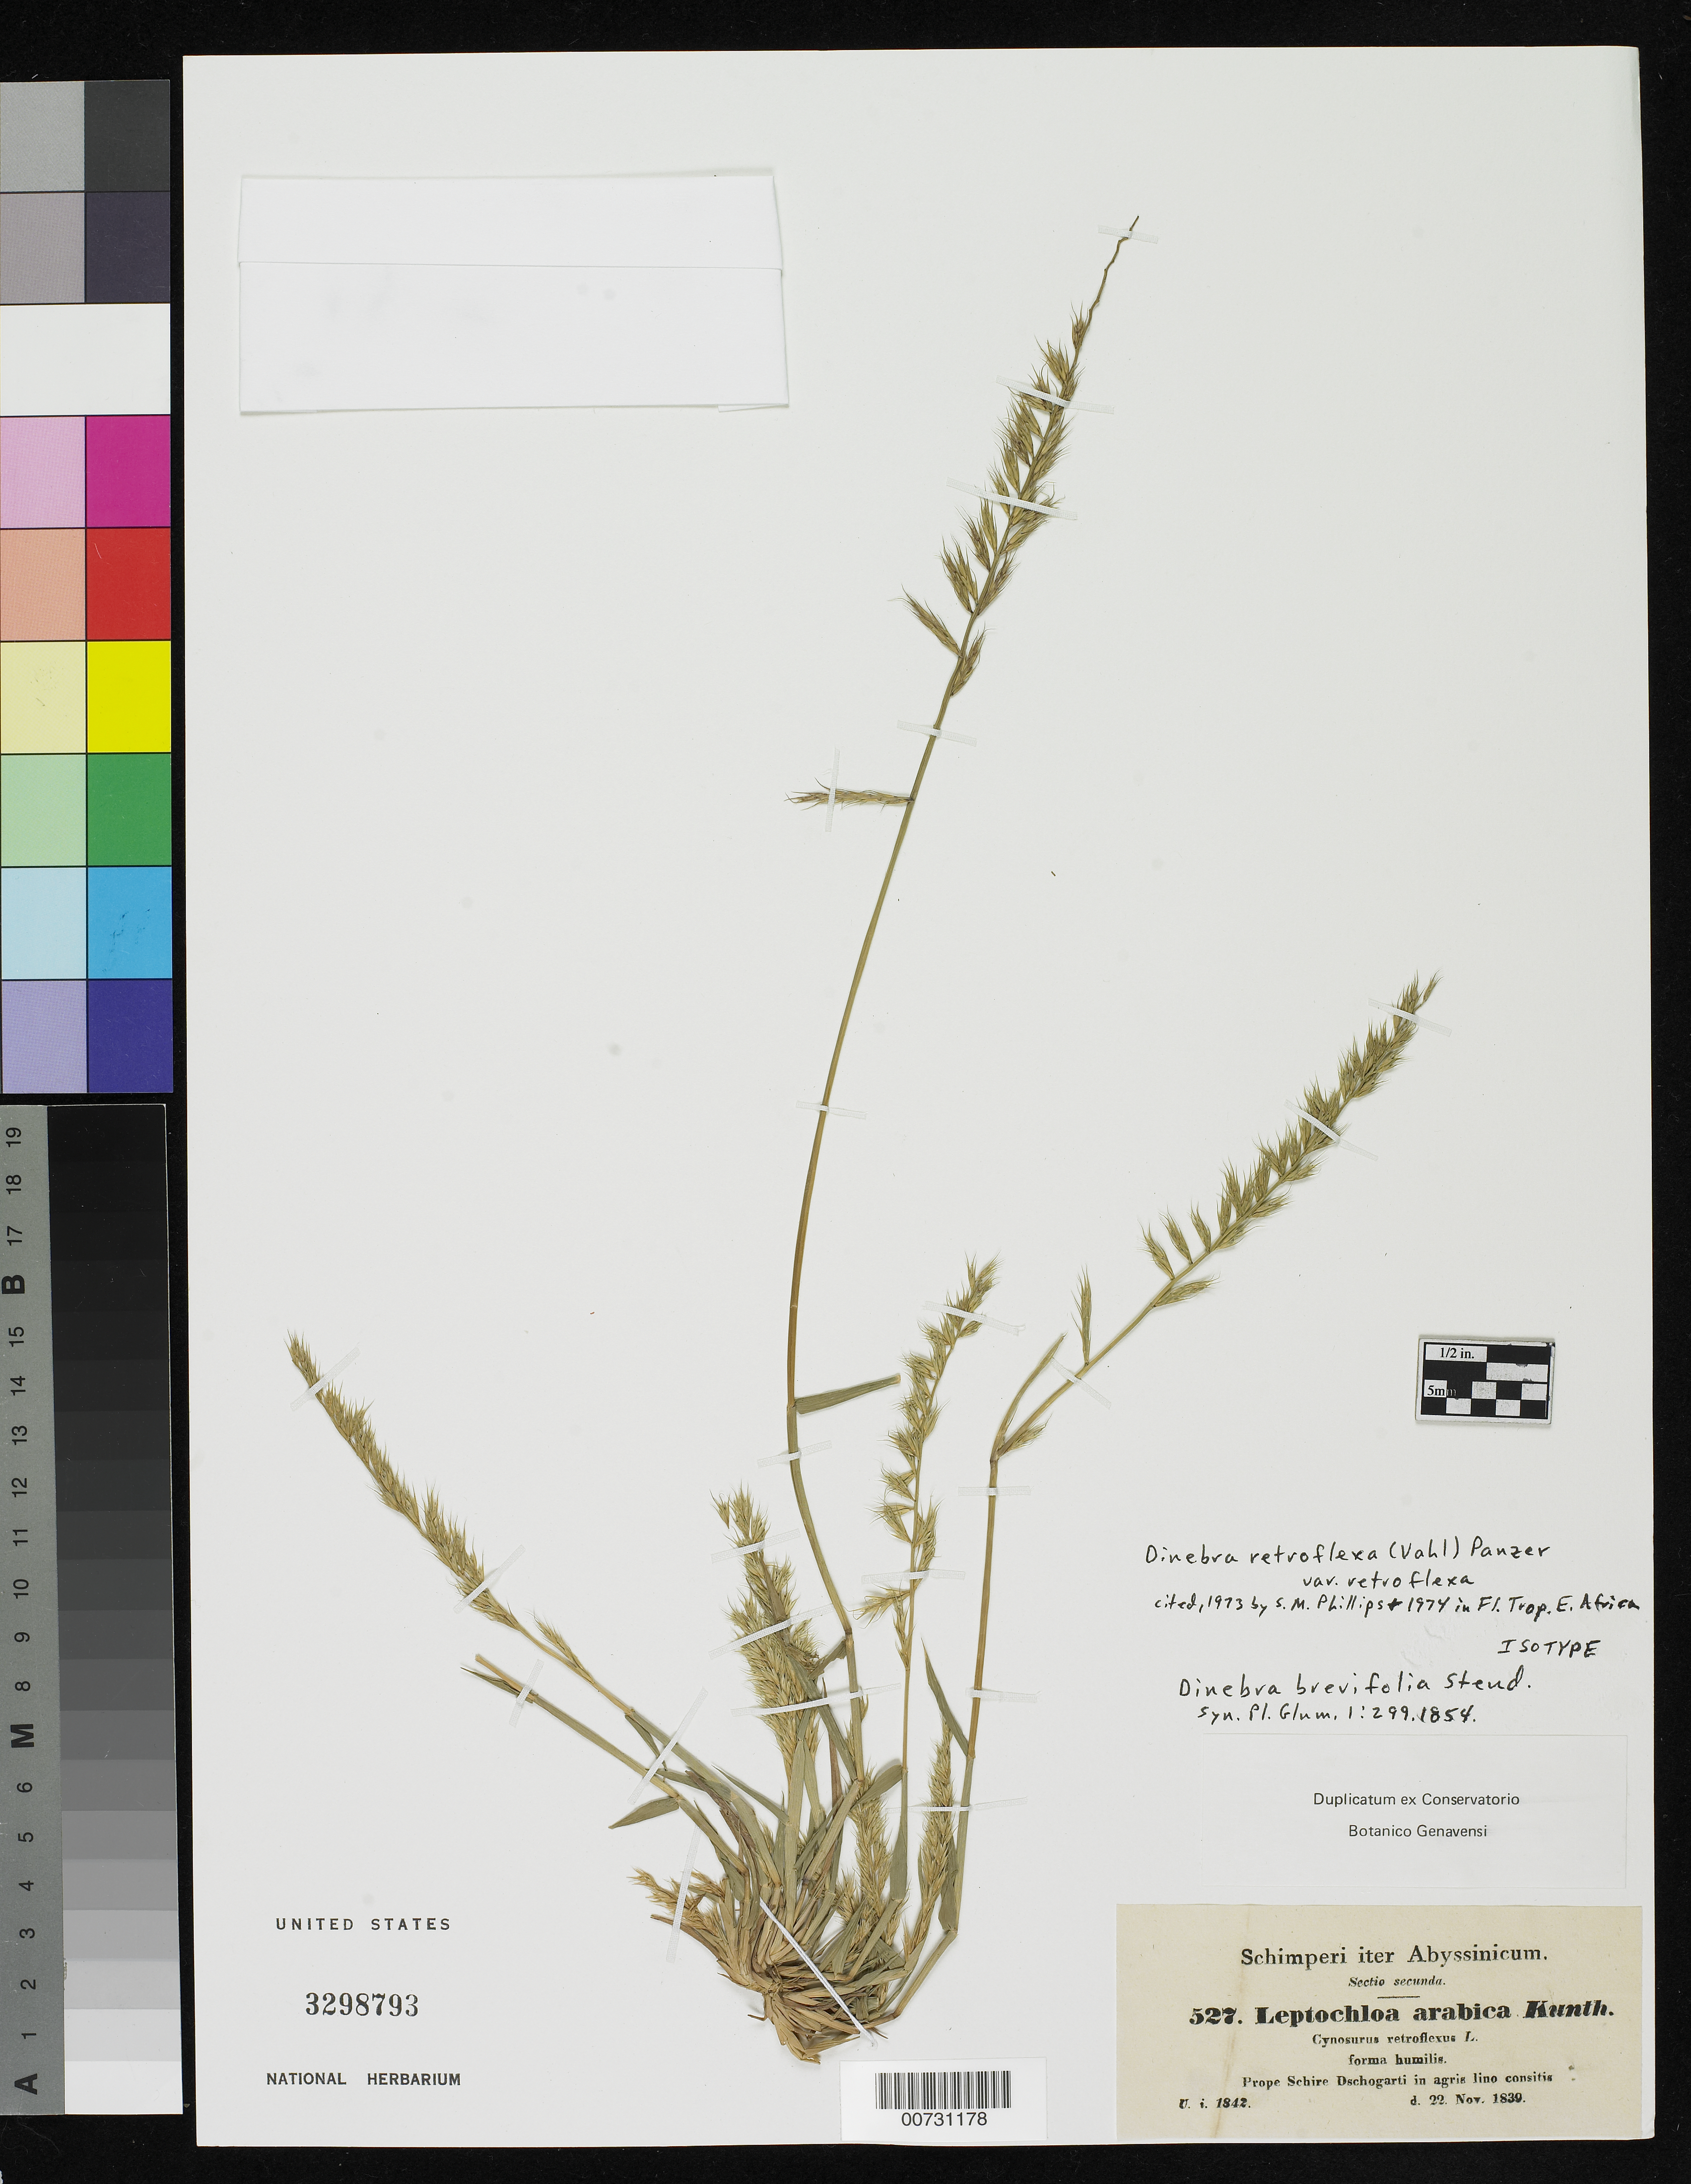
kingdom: Plantae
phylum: Tracheophyta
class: Liliopsida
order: Poales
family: Poaceae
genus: Dinebra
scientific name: Dinebra brevifolia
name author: Steud.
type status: Isotype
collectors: G. W. Schimper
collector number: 527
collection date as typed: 22 Nov 1839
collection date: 1839-11-22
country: Ethiopia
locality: Prope Schire Dschogarti in agris lino consitis.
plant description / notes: Cited 1973 by S.M. Phillips, & 1974 in Fl. Trop. E. Africa.; "Schimperi iter Abyssinicum. Sectio secunda." "U. I. 1842."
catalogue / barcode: US 3298793